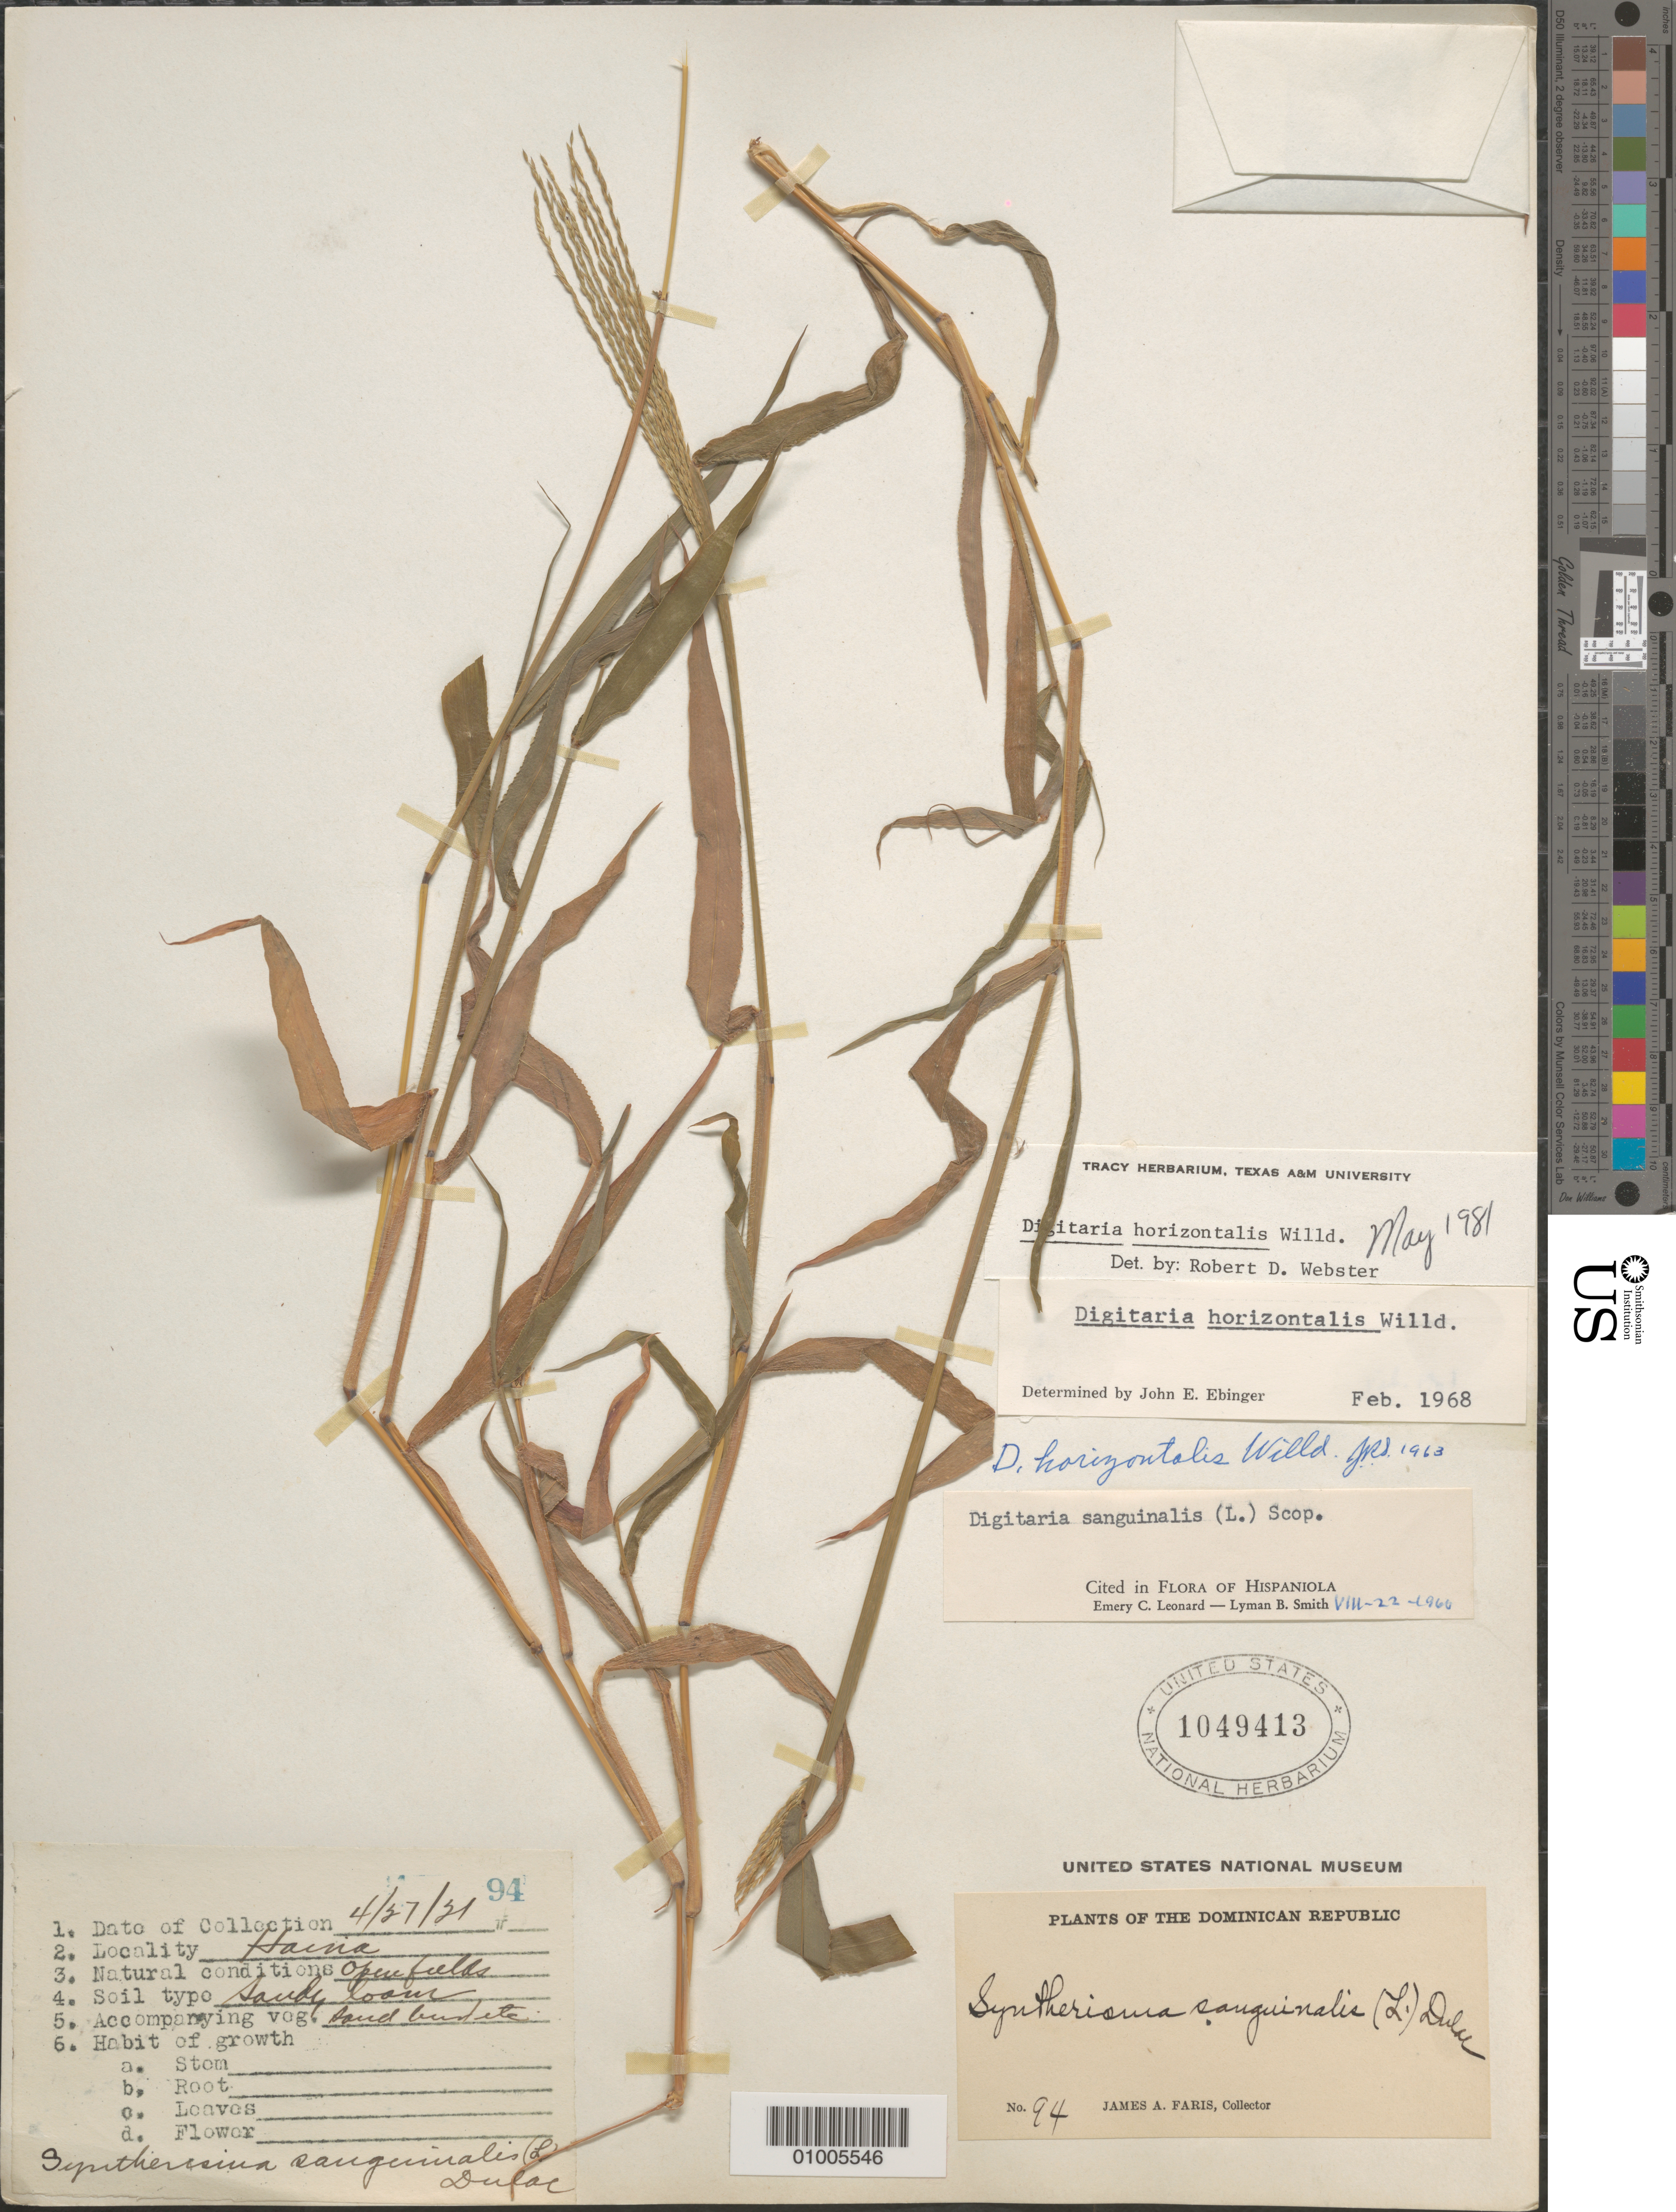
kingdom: Plantae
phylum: Tracheophyta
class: Liliopsida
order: Poales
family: Poaceae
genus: Digitaria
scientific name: Digitaria horizontalis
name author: Willd.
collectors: J. Faris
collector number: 94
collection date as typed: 27 Apr 1921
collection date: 1921-04-27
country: Dominican Republic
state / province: San Cristóbal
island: Hispaniola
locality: Havana, open fields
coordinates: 0 N, 0 E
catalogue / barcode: US 104913